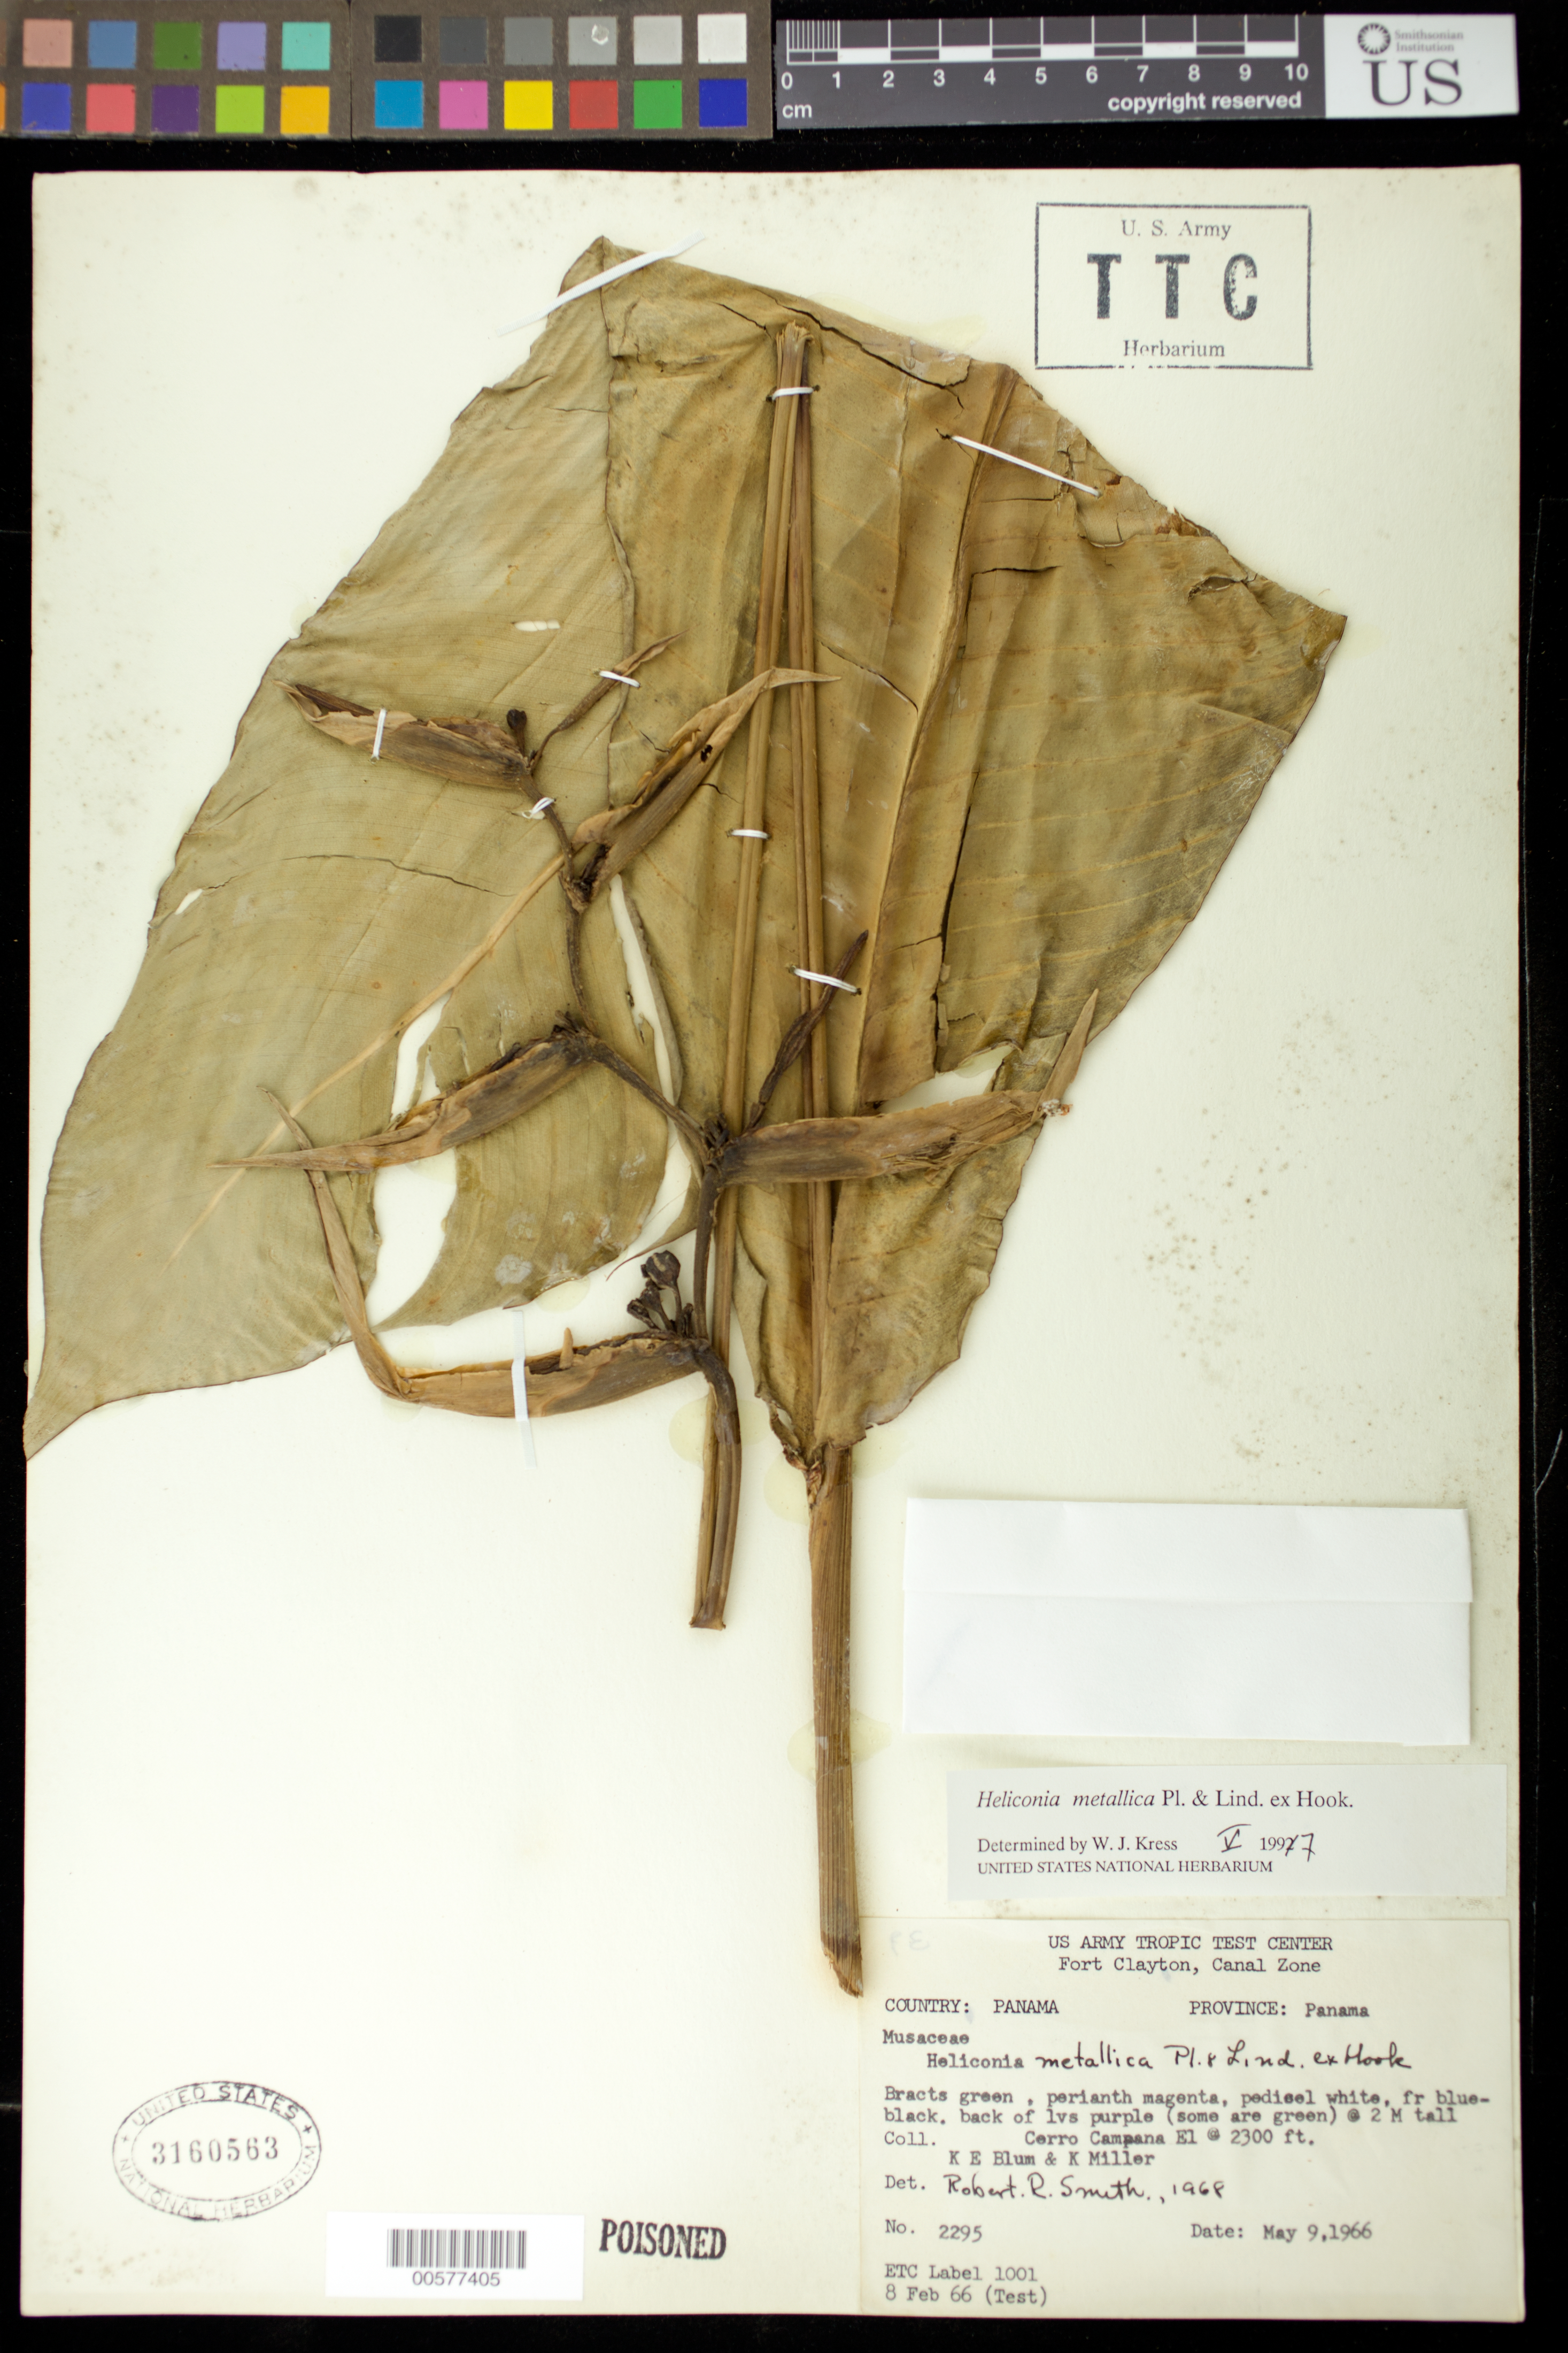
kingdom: Plantae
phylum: Tracheophyta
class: Liliopsida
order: Zingiberales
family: Heliconiaceae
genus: Heliconia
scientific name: Heliconia metallica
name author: Planch. & Linden ex Hook.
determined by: Smith, R. R.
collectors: K. E. Blum & K. Miller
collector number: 2295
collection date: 1966-05-09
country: Panama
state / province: Panamá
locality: Cerro Campana. Fort Clayton, Canal Zone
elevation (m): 701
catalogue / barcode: US 3160563